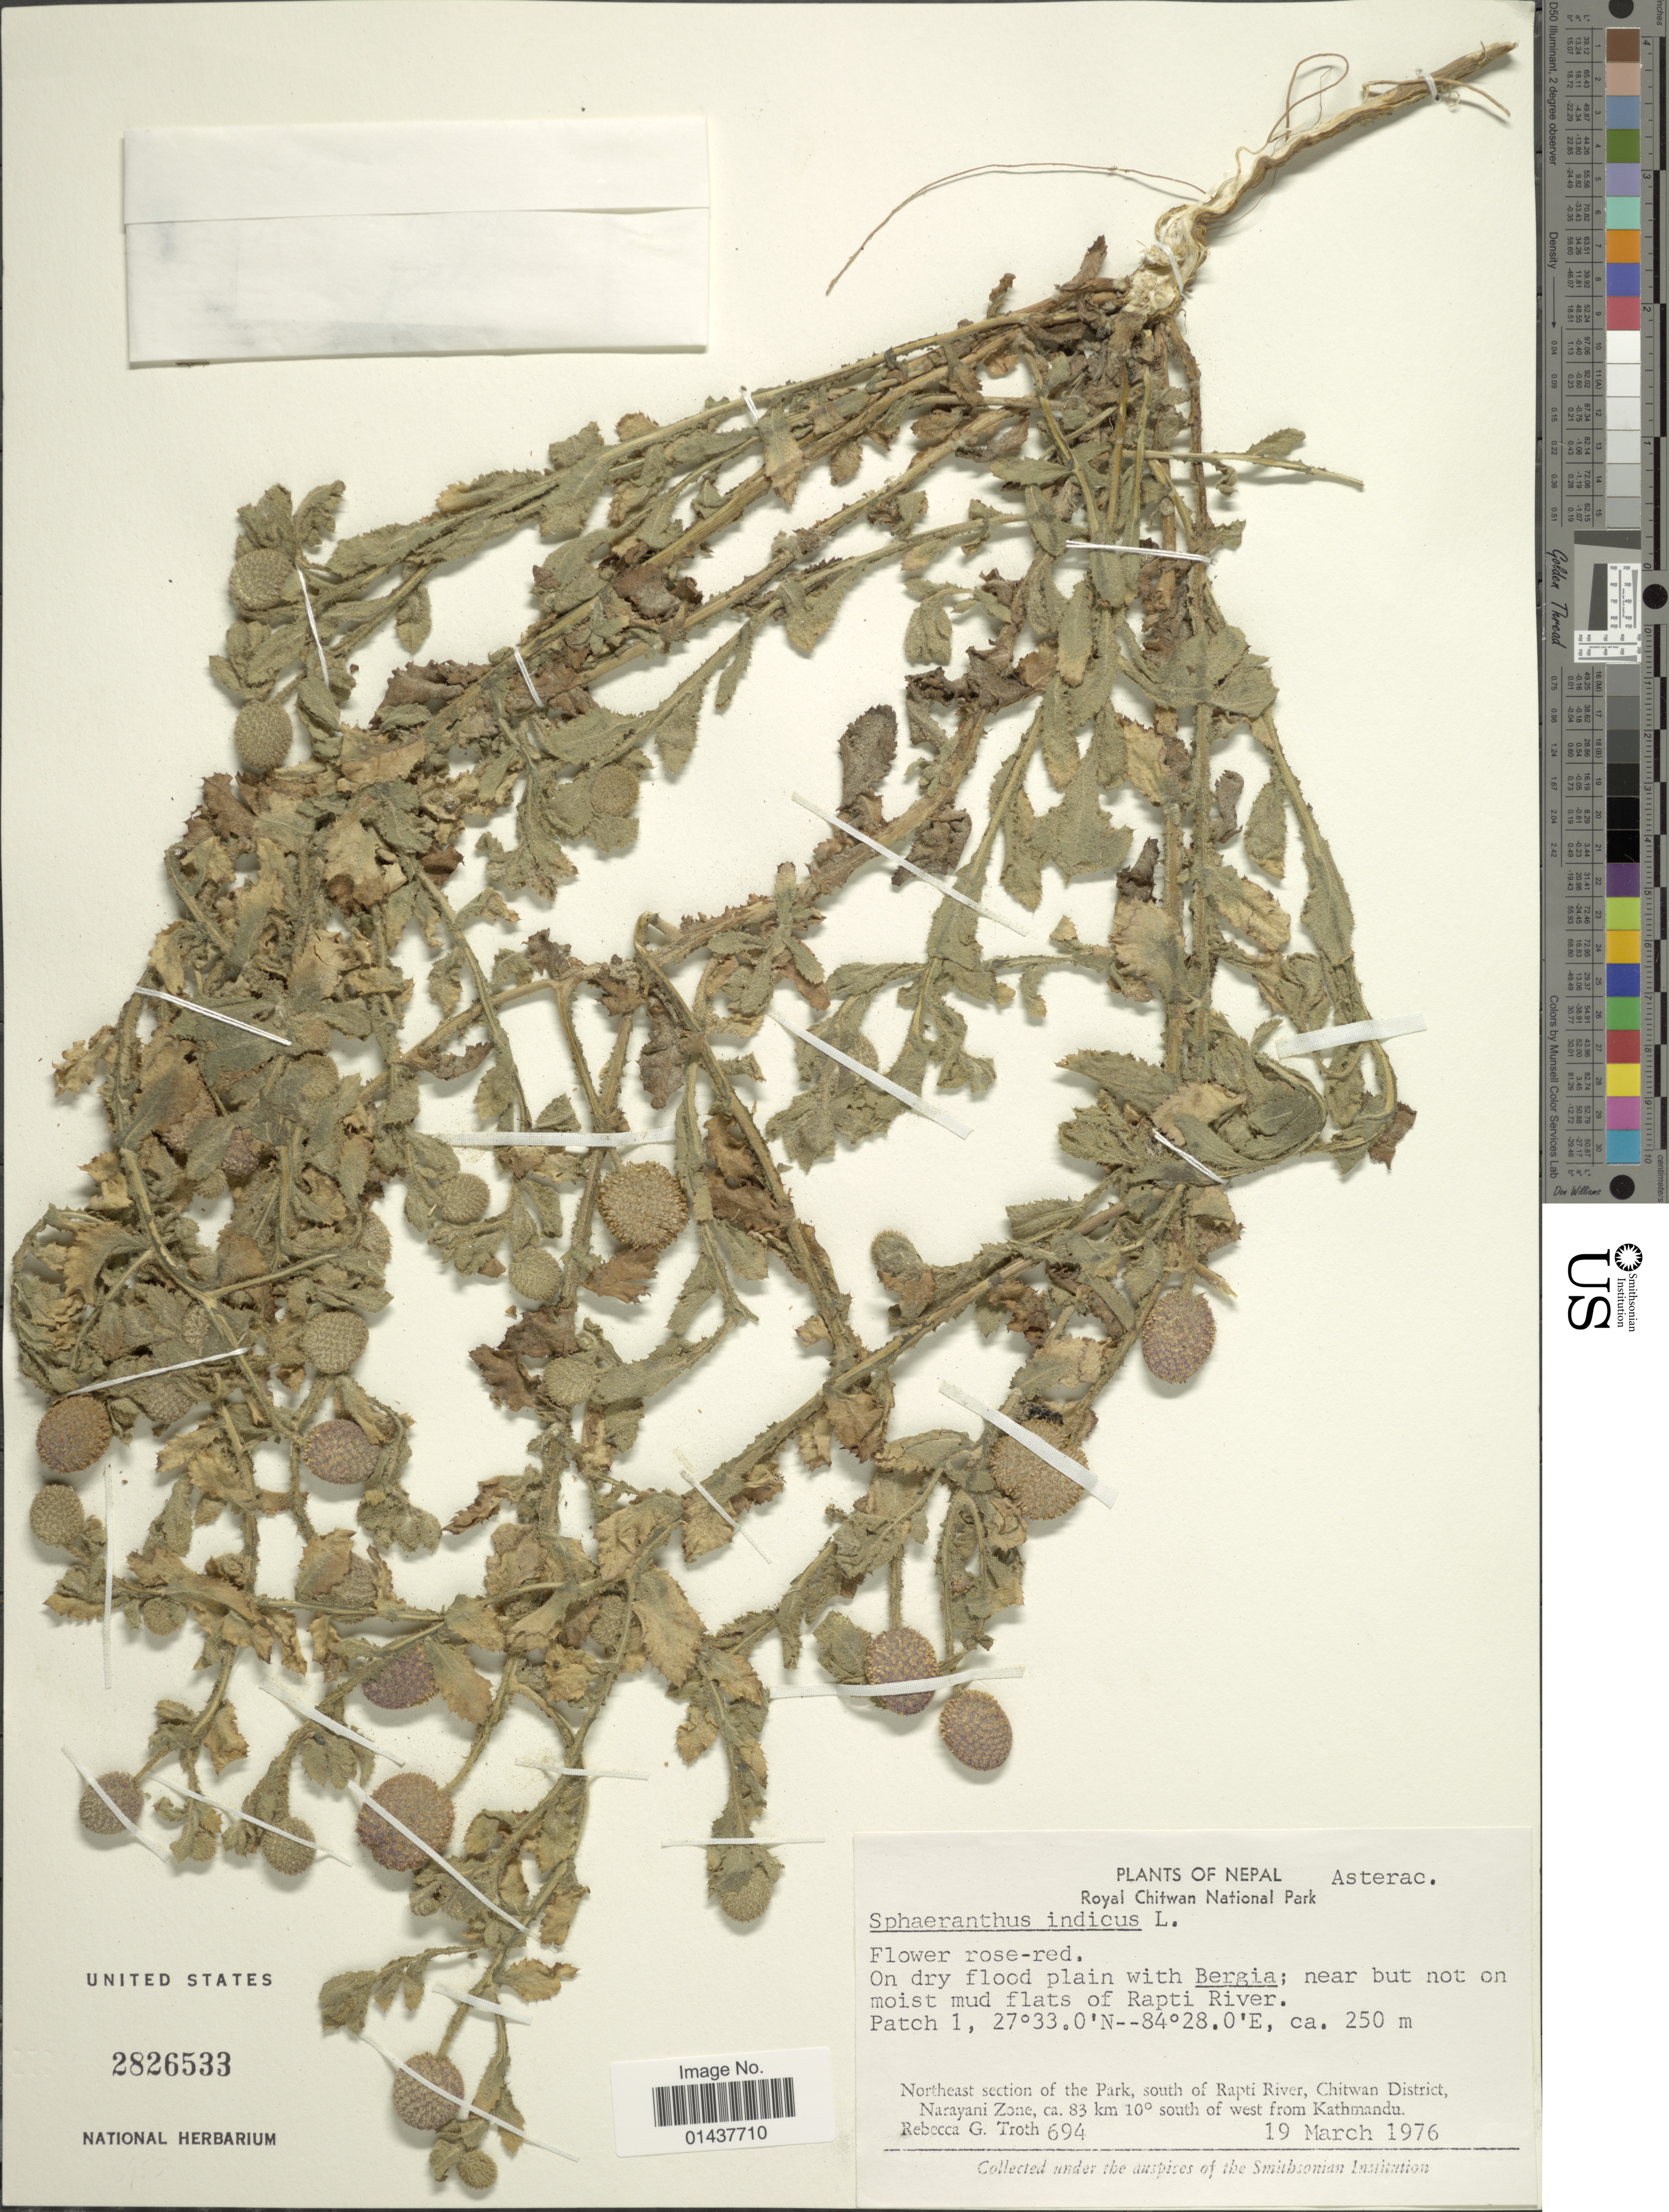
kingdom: Plantae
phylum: Tracheophyta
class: Magnoliopsida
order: Asterales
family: Asteraceae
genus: Sphaeranthus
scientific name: Sphaeranthus indicus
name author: L.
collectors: R. Troth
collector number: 694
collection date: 1976-03-19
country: Nepal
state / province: Narayani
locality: Royal Chitwan National Park, near but not on moist mud flats of Rapti River, Northeast section of the Park, south of Rapti River, Hitwan District, Narayan Zone, ca. 83 km 10° south of west from Kathmandu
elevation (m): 250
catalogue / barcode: US 2826533